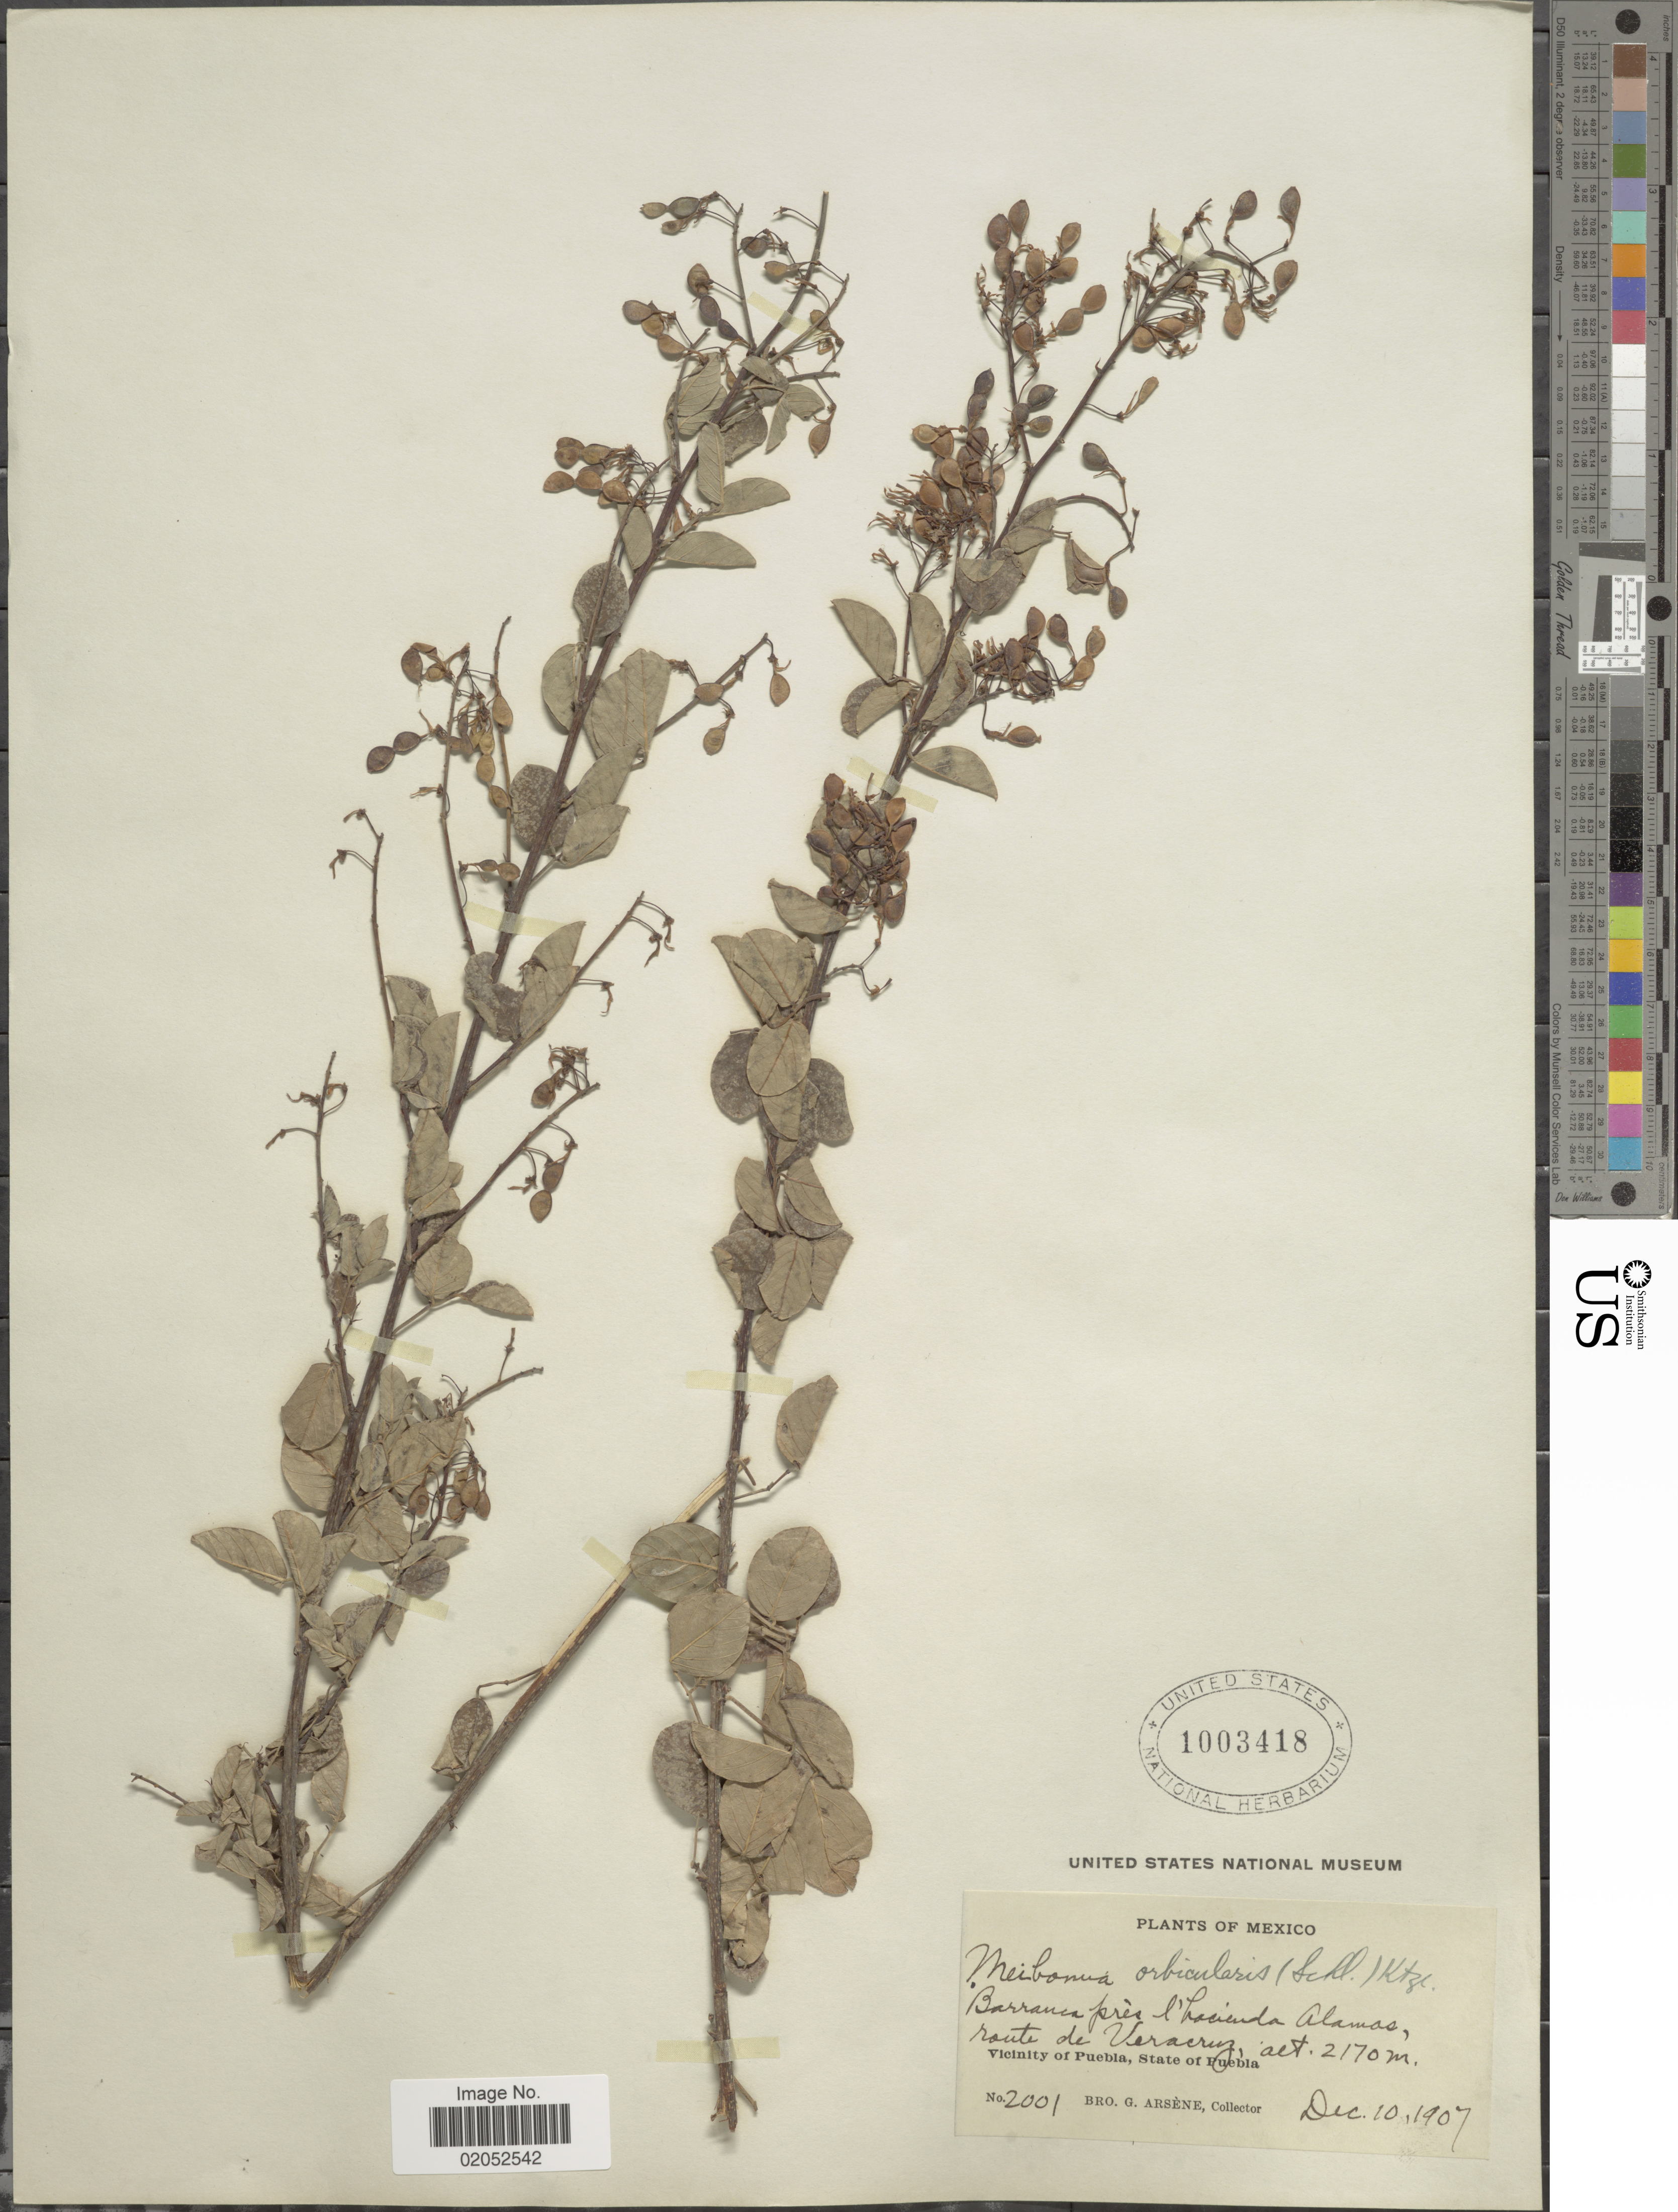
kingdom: Plantae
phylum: Tracheophyta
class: Magnoliopsida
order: Fabales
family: Fabaceae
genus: Desmodium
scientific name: Desmodium orbiculare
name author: Schltdl.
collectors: Bro. G. Arsène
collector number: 2001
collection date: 1907-12-10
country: Mexico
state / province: Puebla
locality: Barranca pres l' hacienda Alamos, route de Veracruz.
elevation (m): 2170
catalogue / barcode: US 1003418